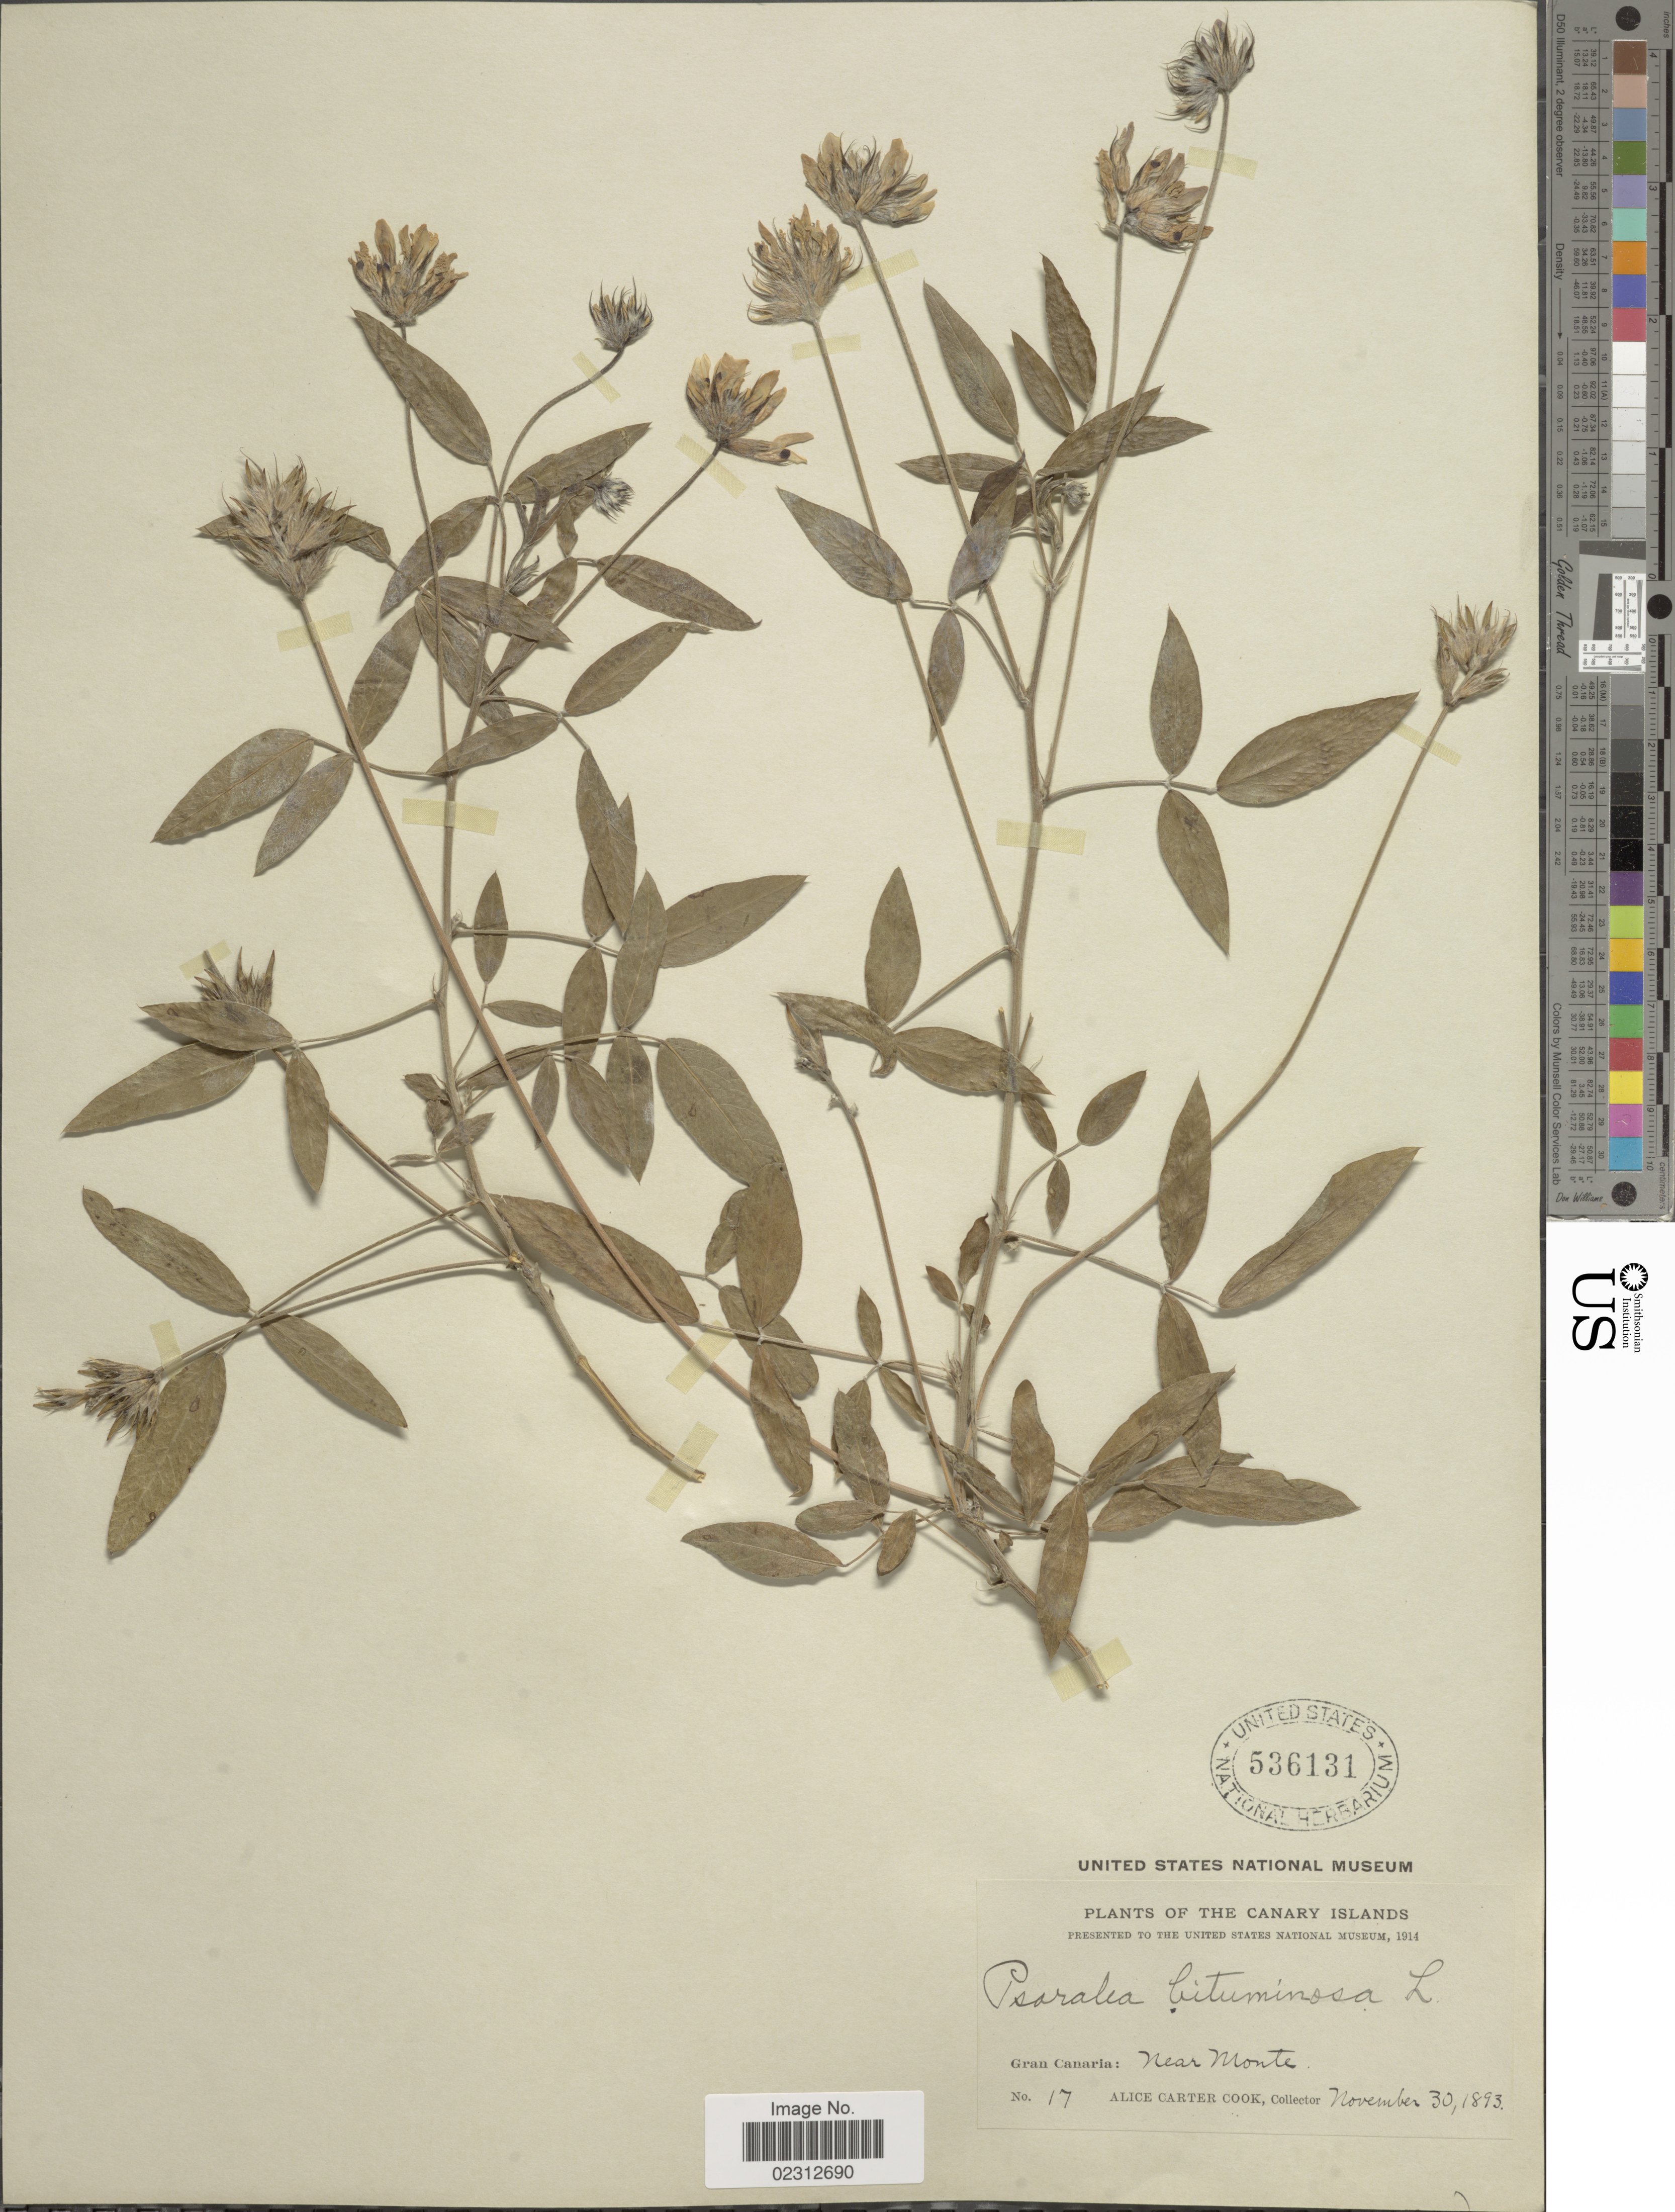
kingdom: Plantae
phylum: Tracheophyta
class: Magnoliopsida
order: Fabales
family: Fabaceae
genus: Bituminaria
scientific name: Bituminaria bituminosa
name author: (L.) C.H. Stirt.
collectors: Alice C. Cook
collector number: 17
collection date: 1893-11-30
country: Spain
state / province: Canarias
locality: Canary Islands, Gran Canaria: Near Monte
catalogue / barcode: US 536131